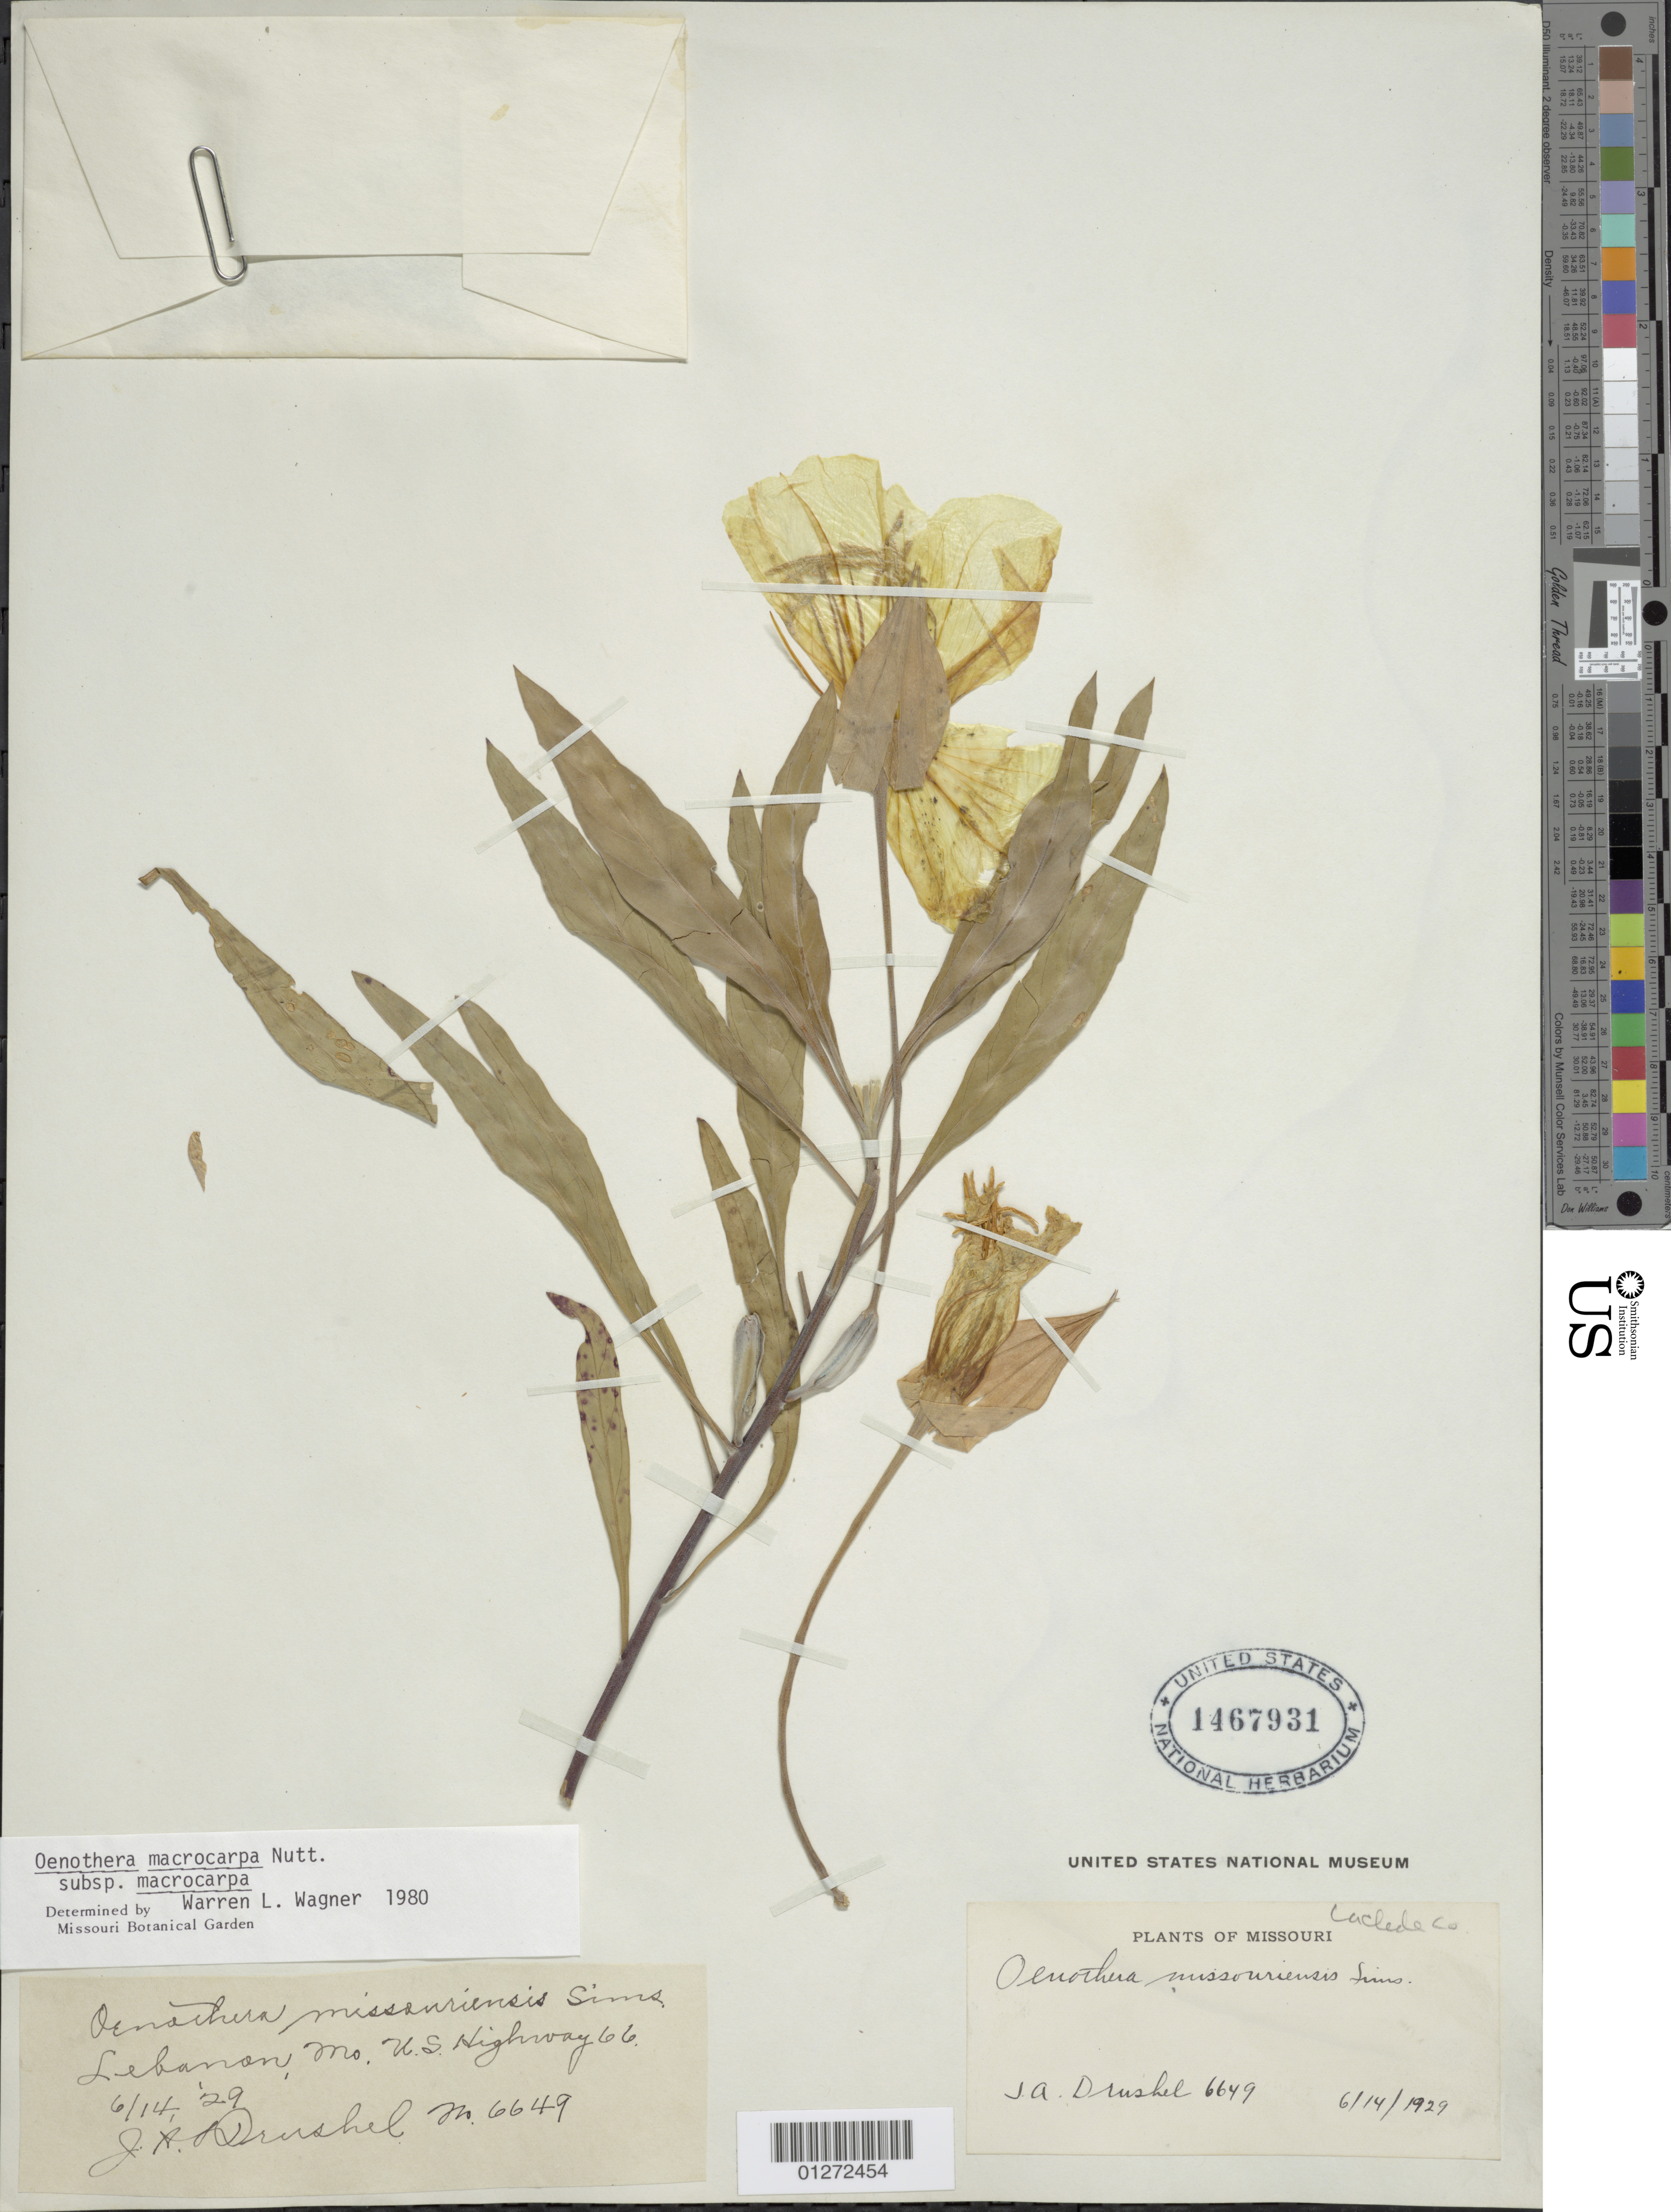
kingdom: Plantae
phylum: Tracheophyta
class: Magnoliopsida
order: Myrtales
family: Onagraceae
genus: Oenothera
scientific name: Oenothera macrocarpa subsp. macrocarpa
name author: Nutt.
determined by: Wagner, W. L., (BOT), Smithsonian Institution - National Museum of Natural History (UNITED STATES)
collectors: J. A. Drushel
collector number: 6649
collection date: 1929-06-14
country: United States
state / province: Missouri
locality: Lebanon, US Hwy 66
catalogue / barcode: US 1467931